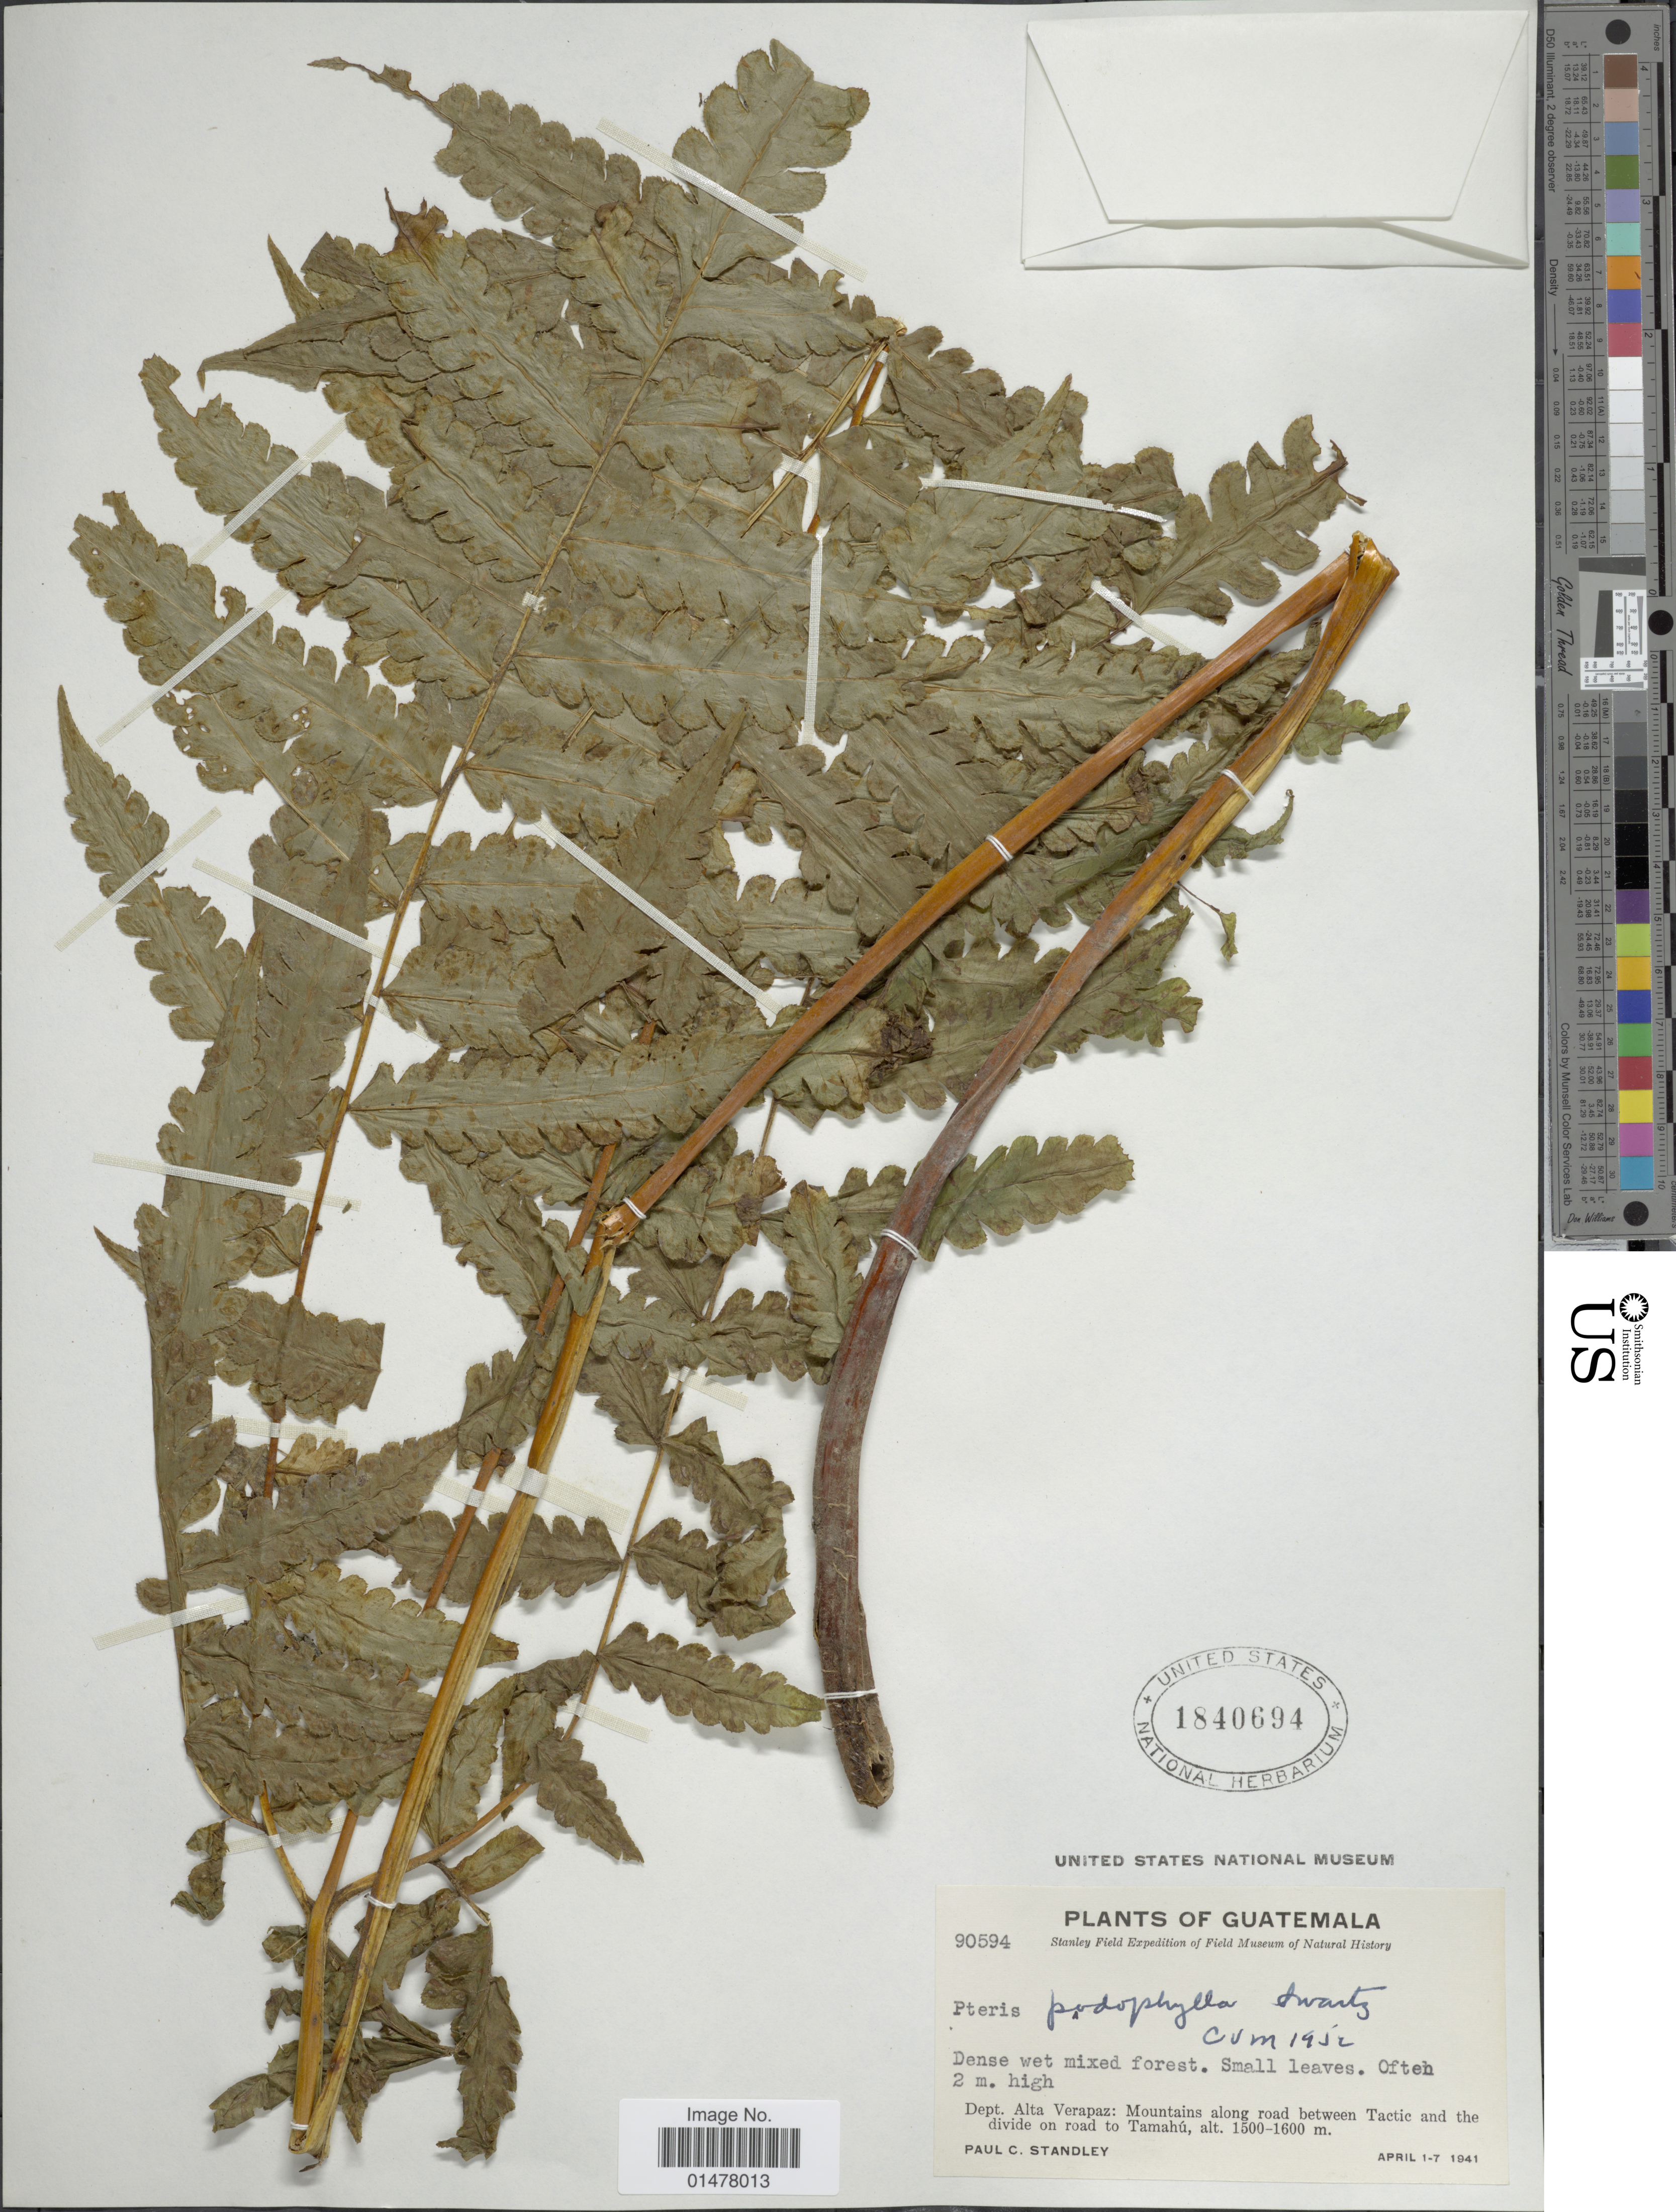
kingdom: Plantae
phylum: Tracheophyta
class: Polypodiopsida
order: Polypodiales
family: Pteridaceae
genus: Pteris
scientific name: Pteris podophylla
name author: Sw.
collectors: P. C. Standley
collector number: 90594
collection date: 1941-04-01/1941-04-07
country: Guatemala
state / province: Alta Verapaz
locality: Plants of Guatemala, dept. Alta Verapaz: Mountains along road between Tactic and the divide on road to Tamahú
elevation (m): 1500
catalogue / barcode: US 1840694